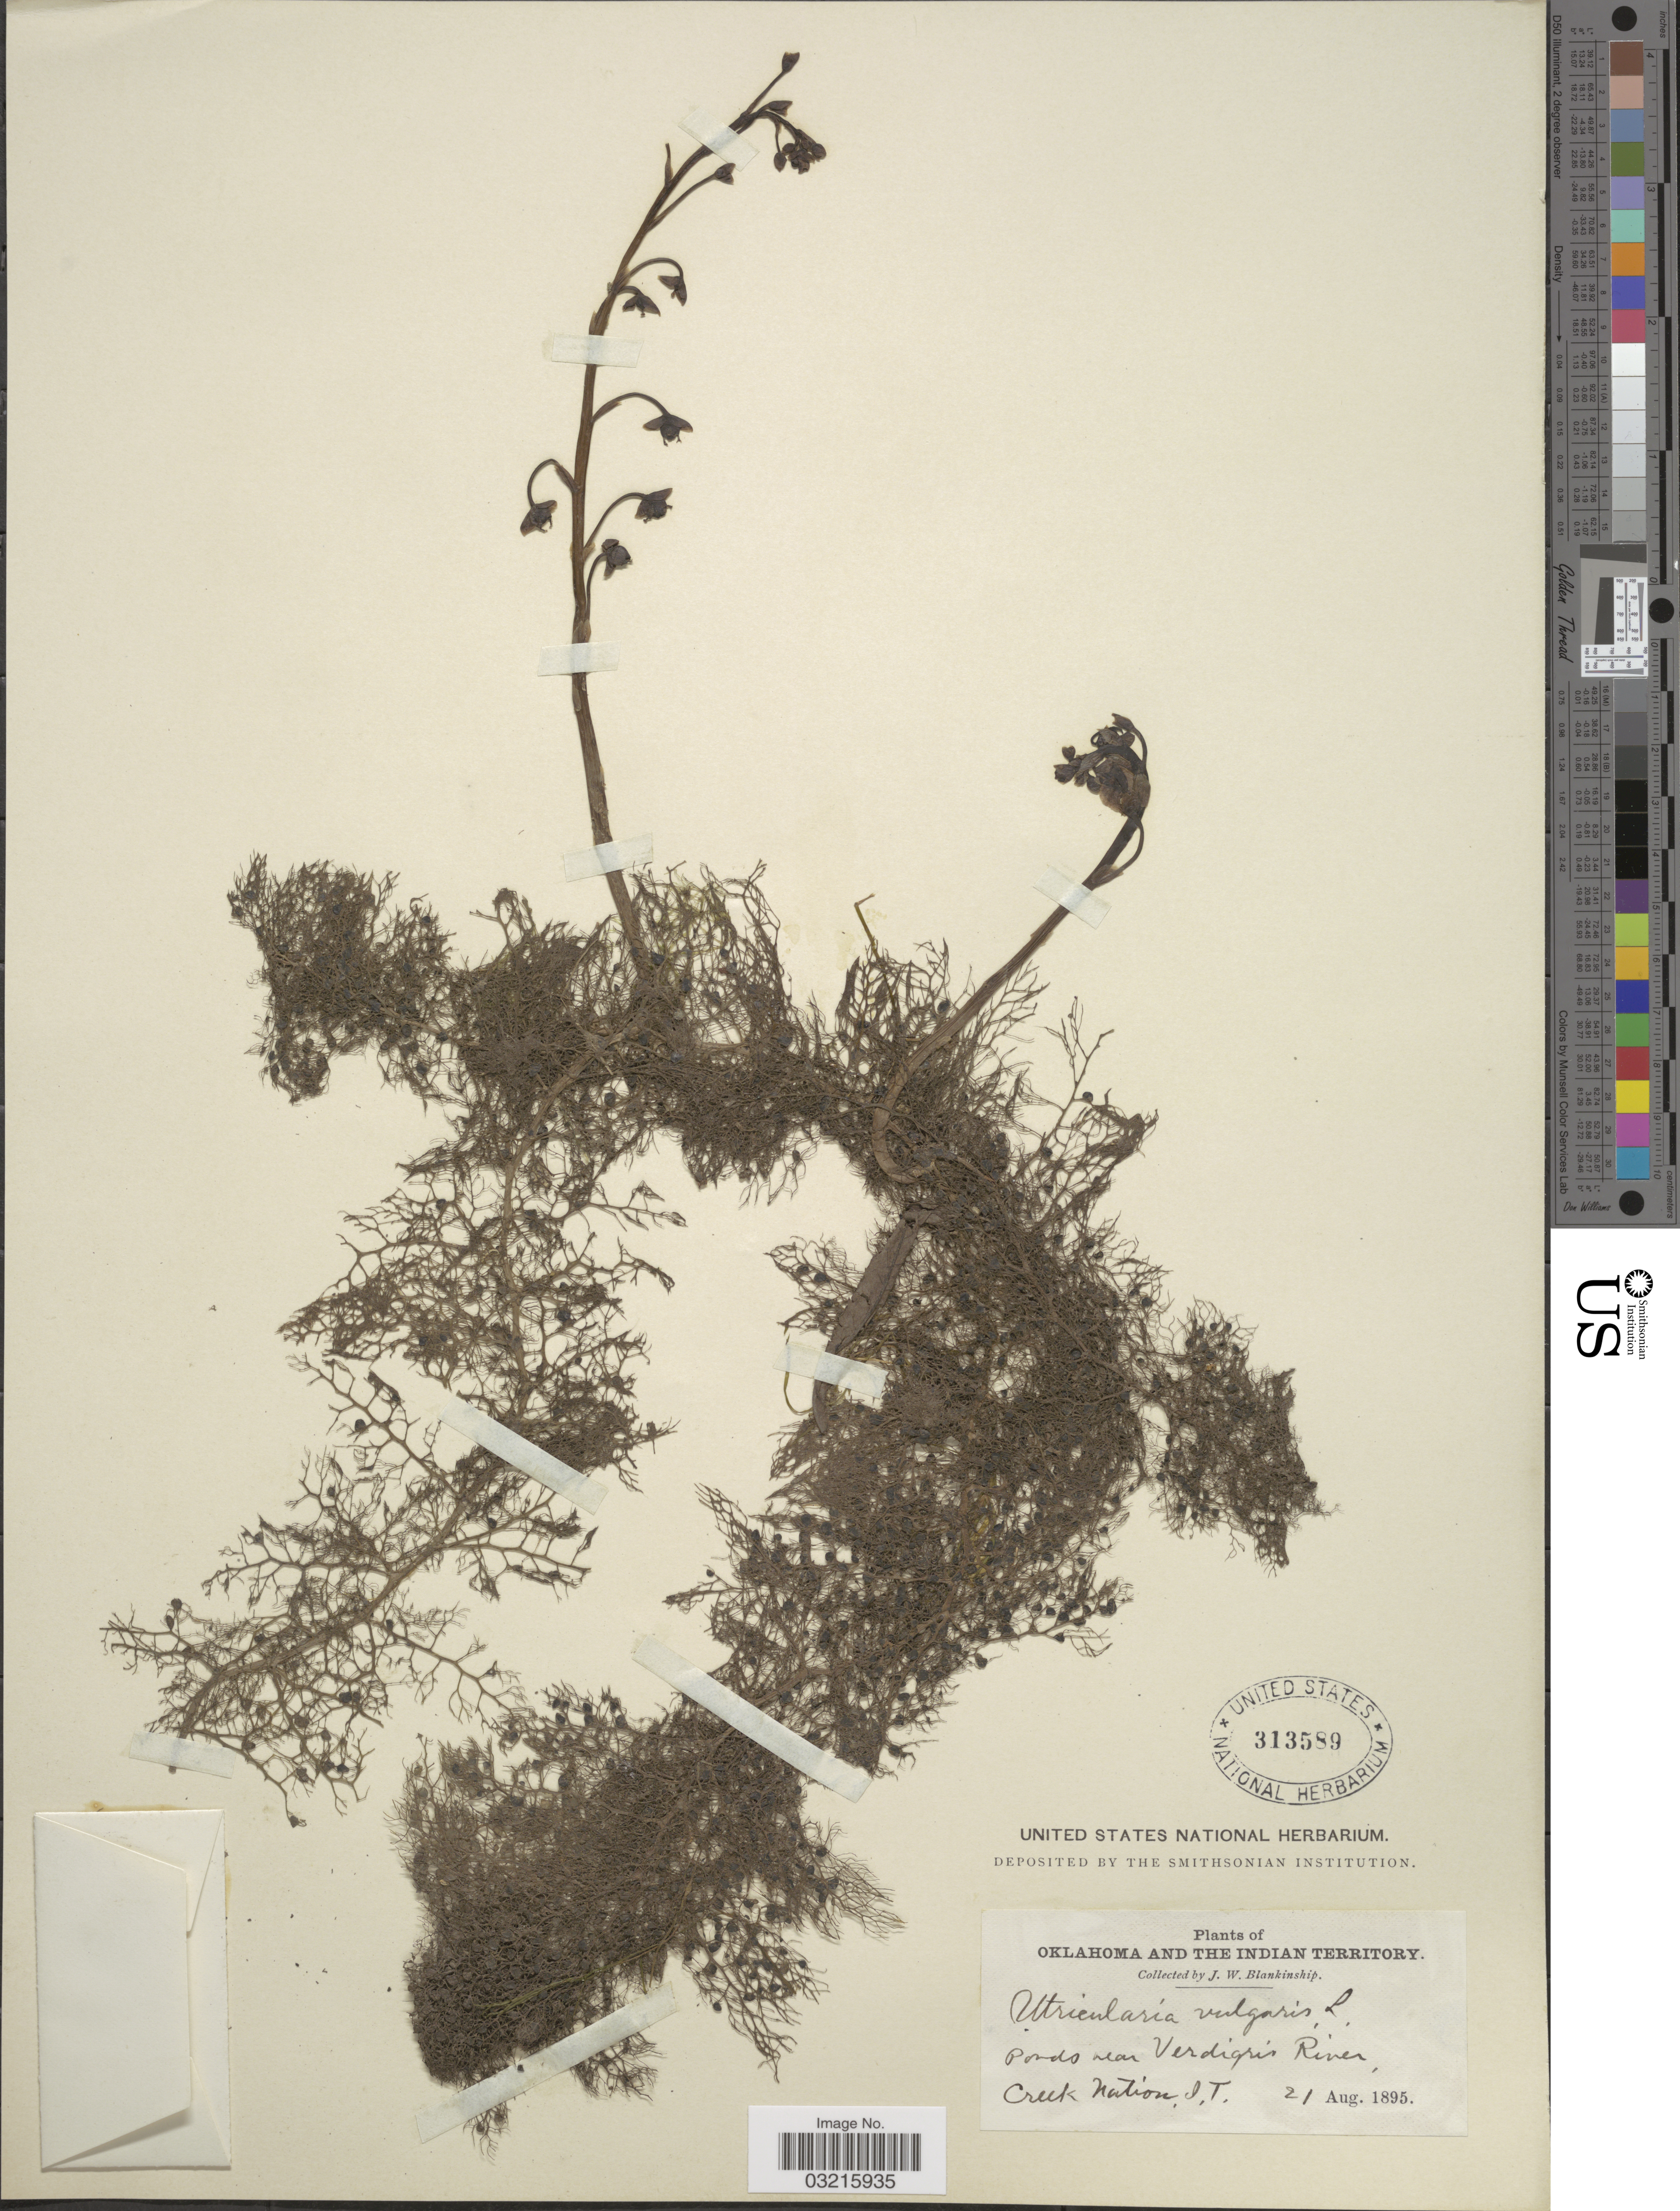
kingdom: Plantae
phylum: Tracheophyta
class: Magnoliopsida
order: Lamiales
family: Lentibulariaceae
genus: Utricularia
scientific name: Utricularia vulgaris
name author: L.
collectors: J. W. Blankinship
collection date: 1895-08-21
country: United States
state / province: Oklahoma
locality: Oklahoma and Indian Territory. Ponds near Verdigris River, Creek Nation, I. T.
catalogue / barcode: US 313589